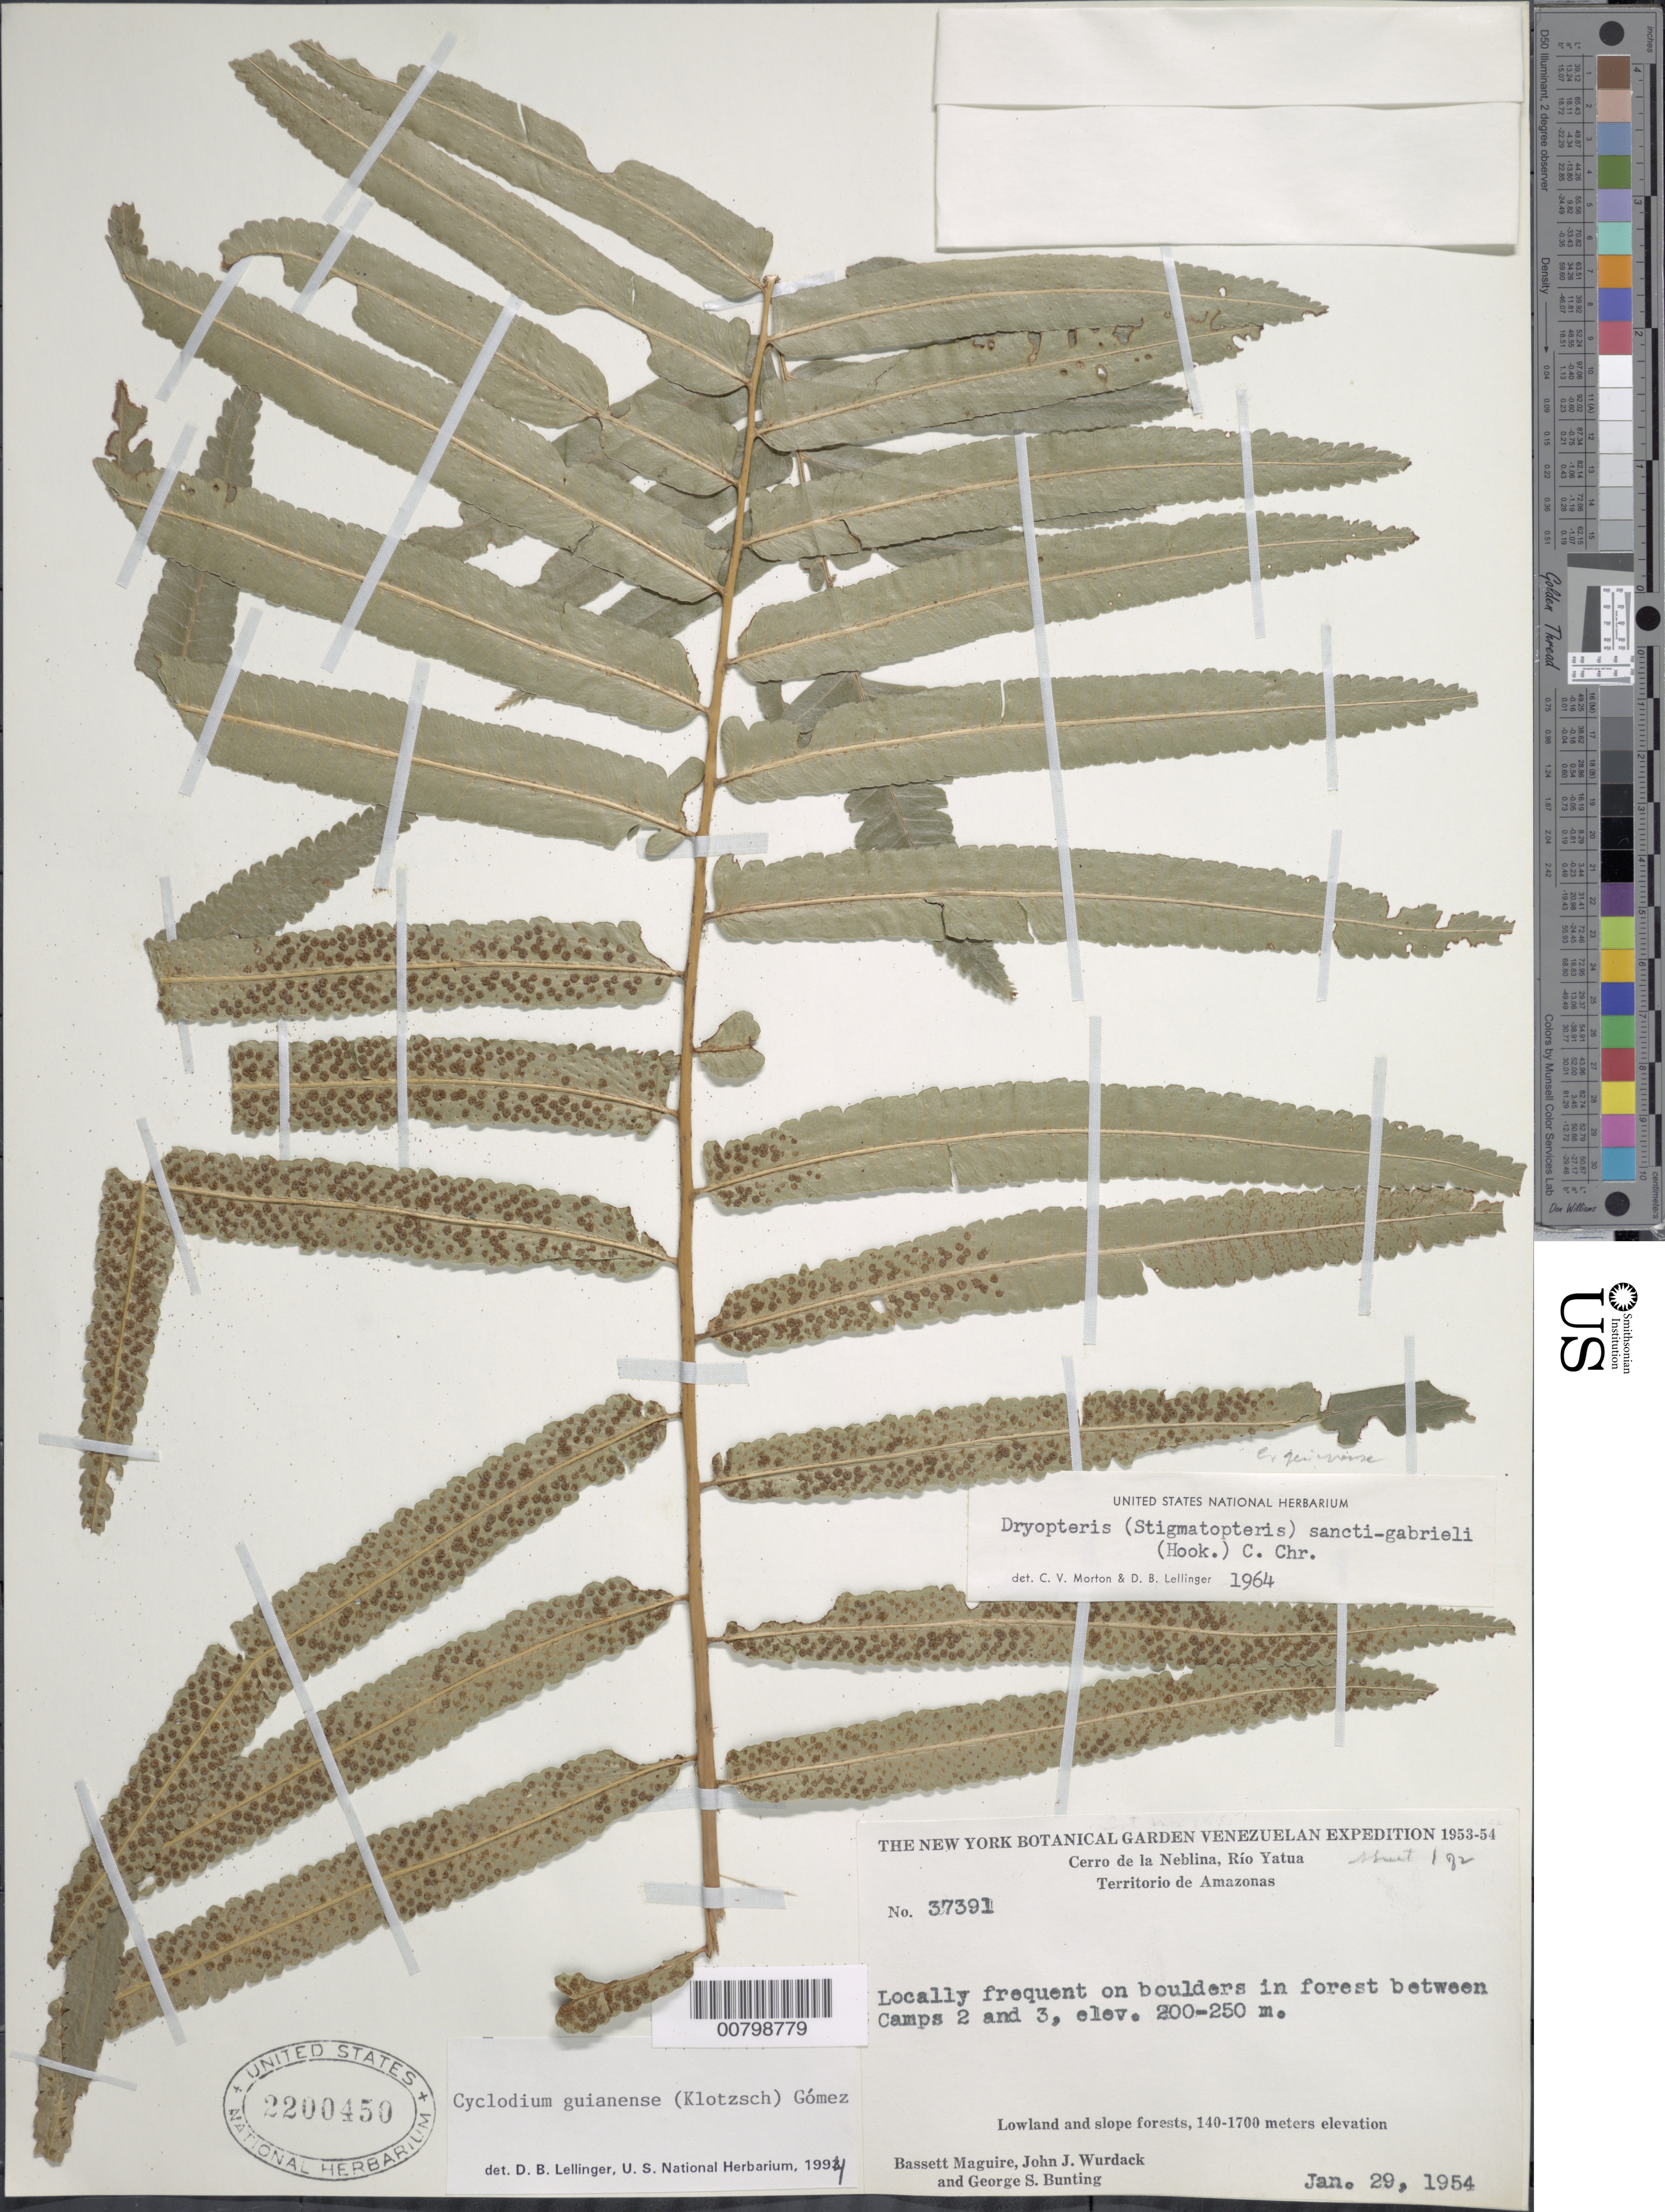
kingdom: Plantae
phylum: Tracheophyta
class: Polypodiopsida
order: Polypodiales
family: Dryopteridaceae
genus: Cyclodium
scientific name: Cyclodium guianense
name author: (Klotzsch) van der Werff ex L.D. Gómez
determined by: Lellinger, David B., (BOT), Smithsonian Institution - National Museum of Natural History (UNITED STATES)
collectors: B. Maguire, J. J. Wurdack & G. S. Bunting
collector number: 37391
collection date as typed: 29-Jan-54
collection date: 1954-01-29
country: Venezuela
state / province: Amazonas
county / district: Río Negro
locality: Cerro de la Neblina, Río Yatua, between Camps 2 and 3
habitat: On boulders in forest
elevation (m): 200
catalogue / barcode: US 2200450